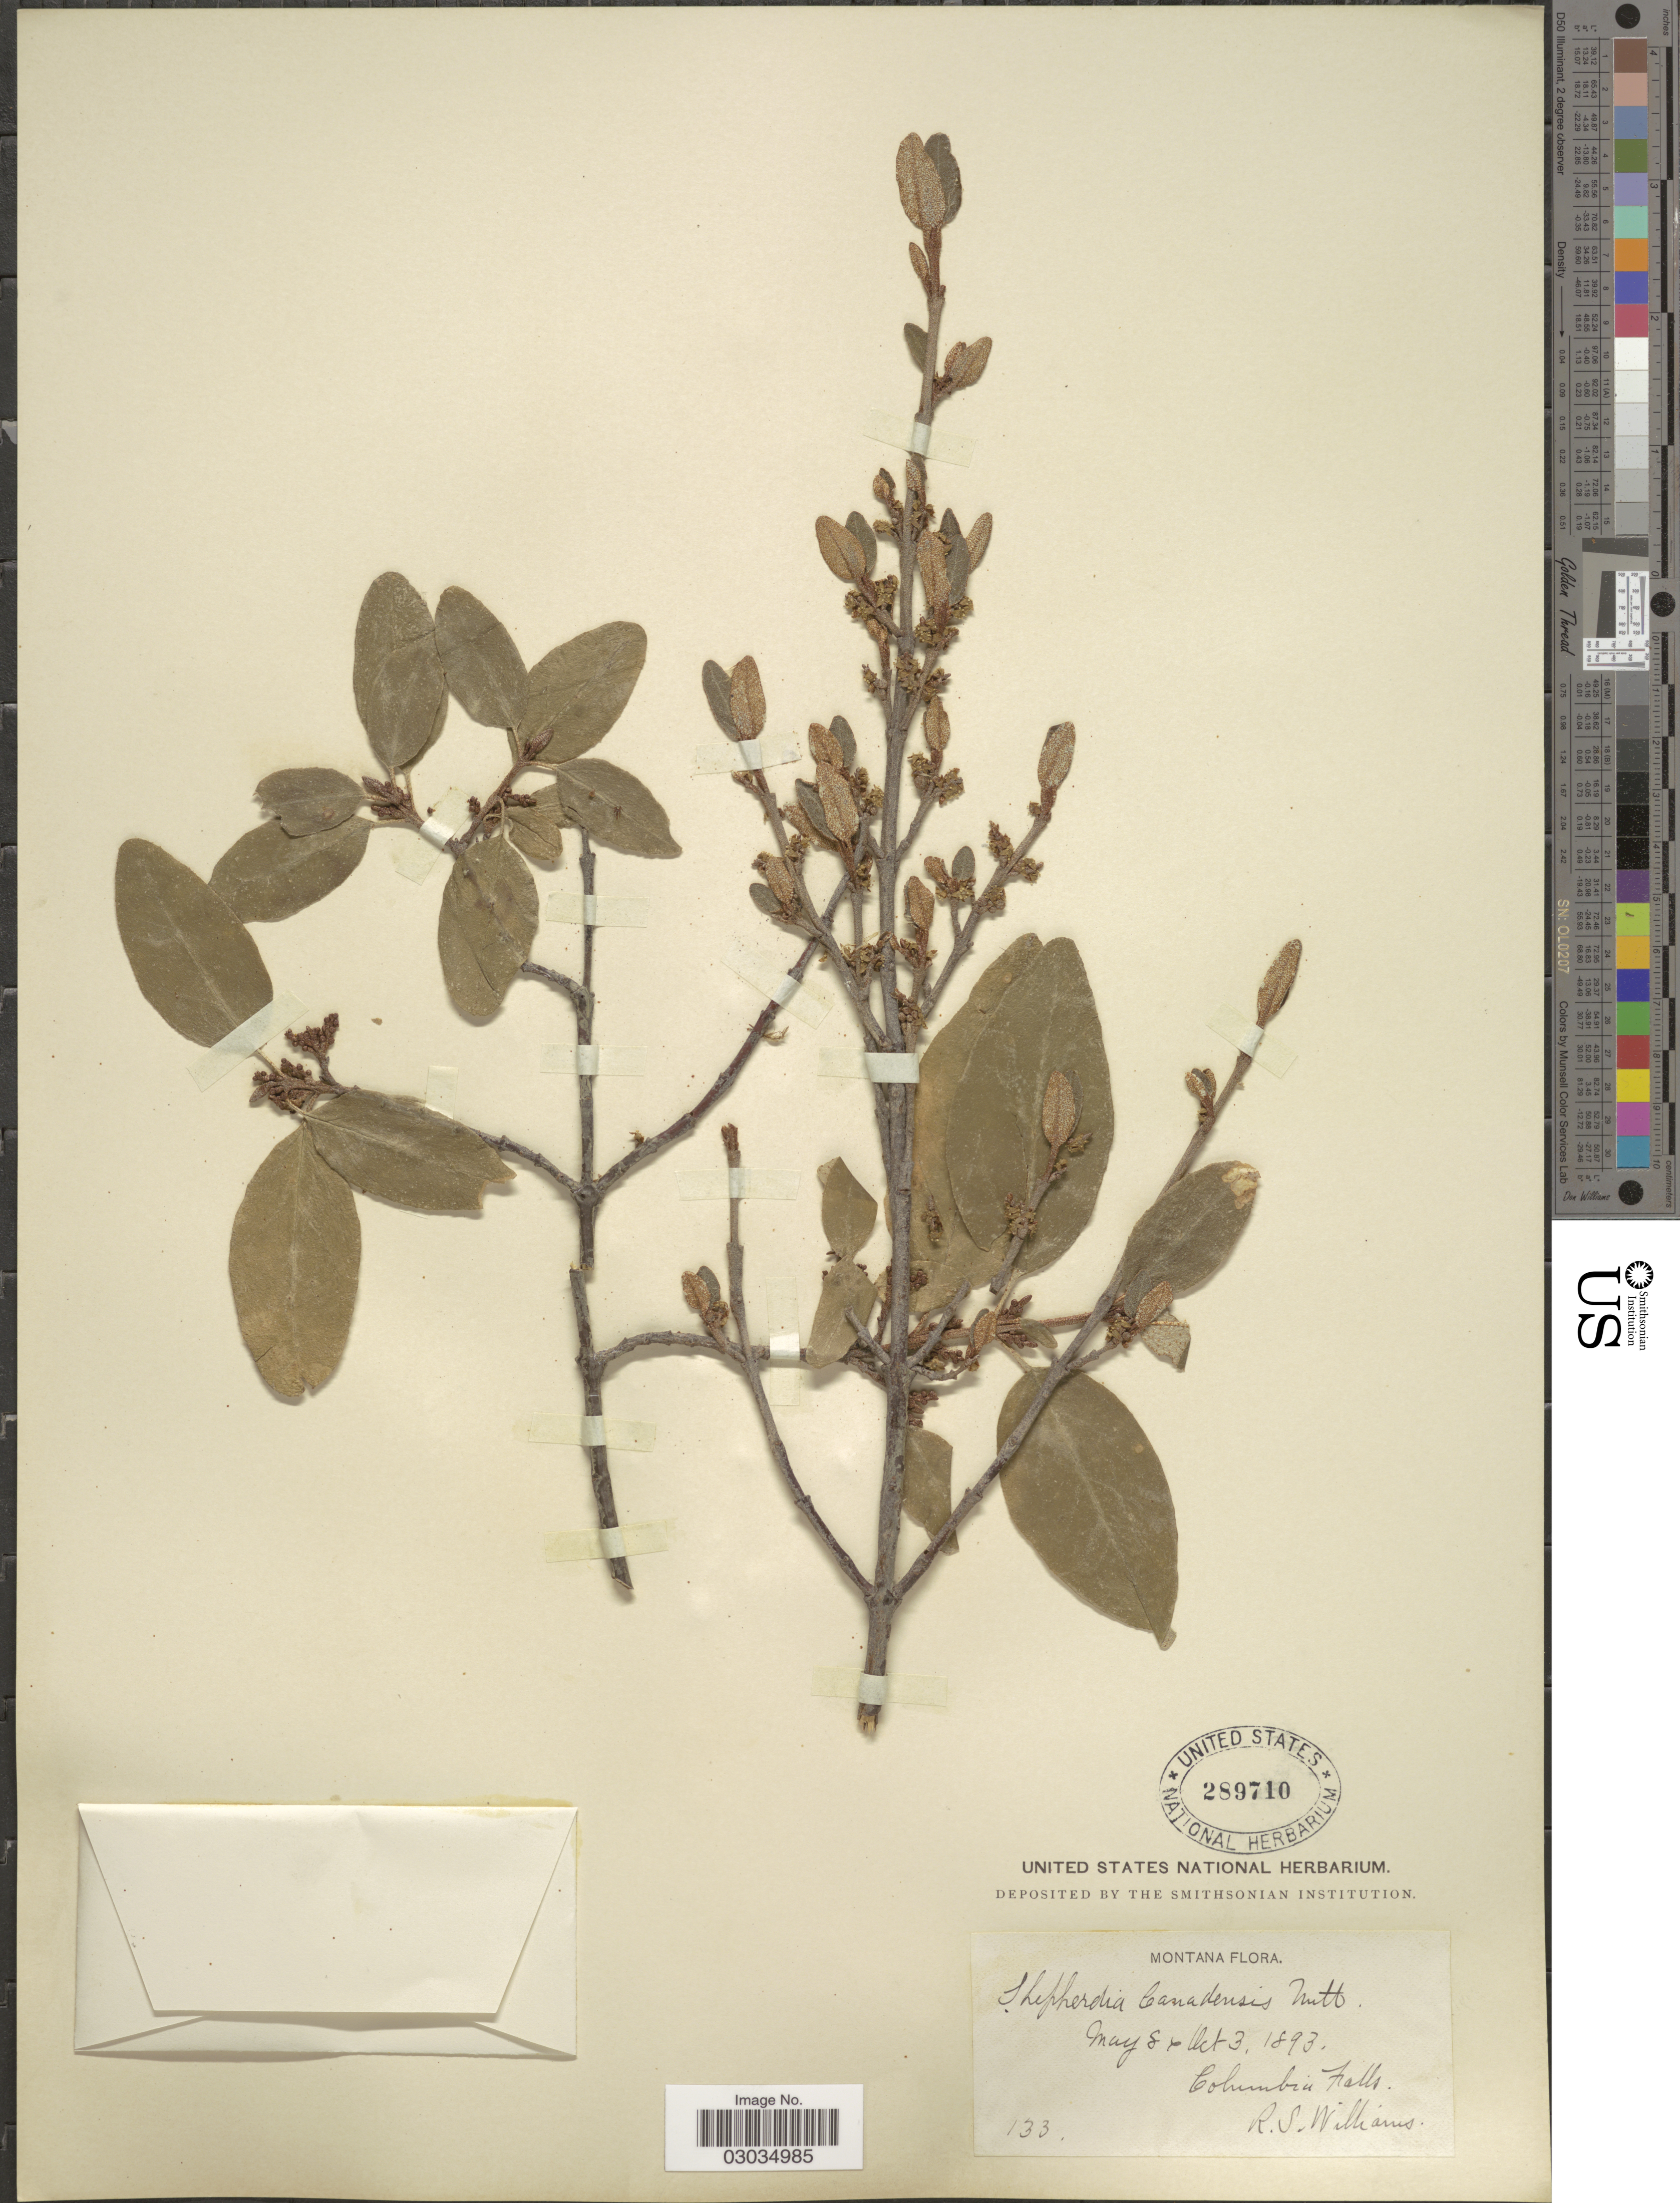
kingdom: Plantae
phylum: Tracheophyta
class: Magnoliopsida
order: Rosales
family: Elaeagnaceae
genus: Shepherdia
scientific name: Shepherdia canadensis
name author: (L.) Nutt.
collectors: R. S. Williams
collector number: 133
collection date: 1893-05-08/1893-10-03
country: United States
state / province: Montana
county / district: Flathead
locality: Columbia Falls.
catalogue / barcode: US 289710